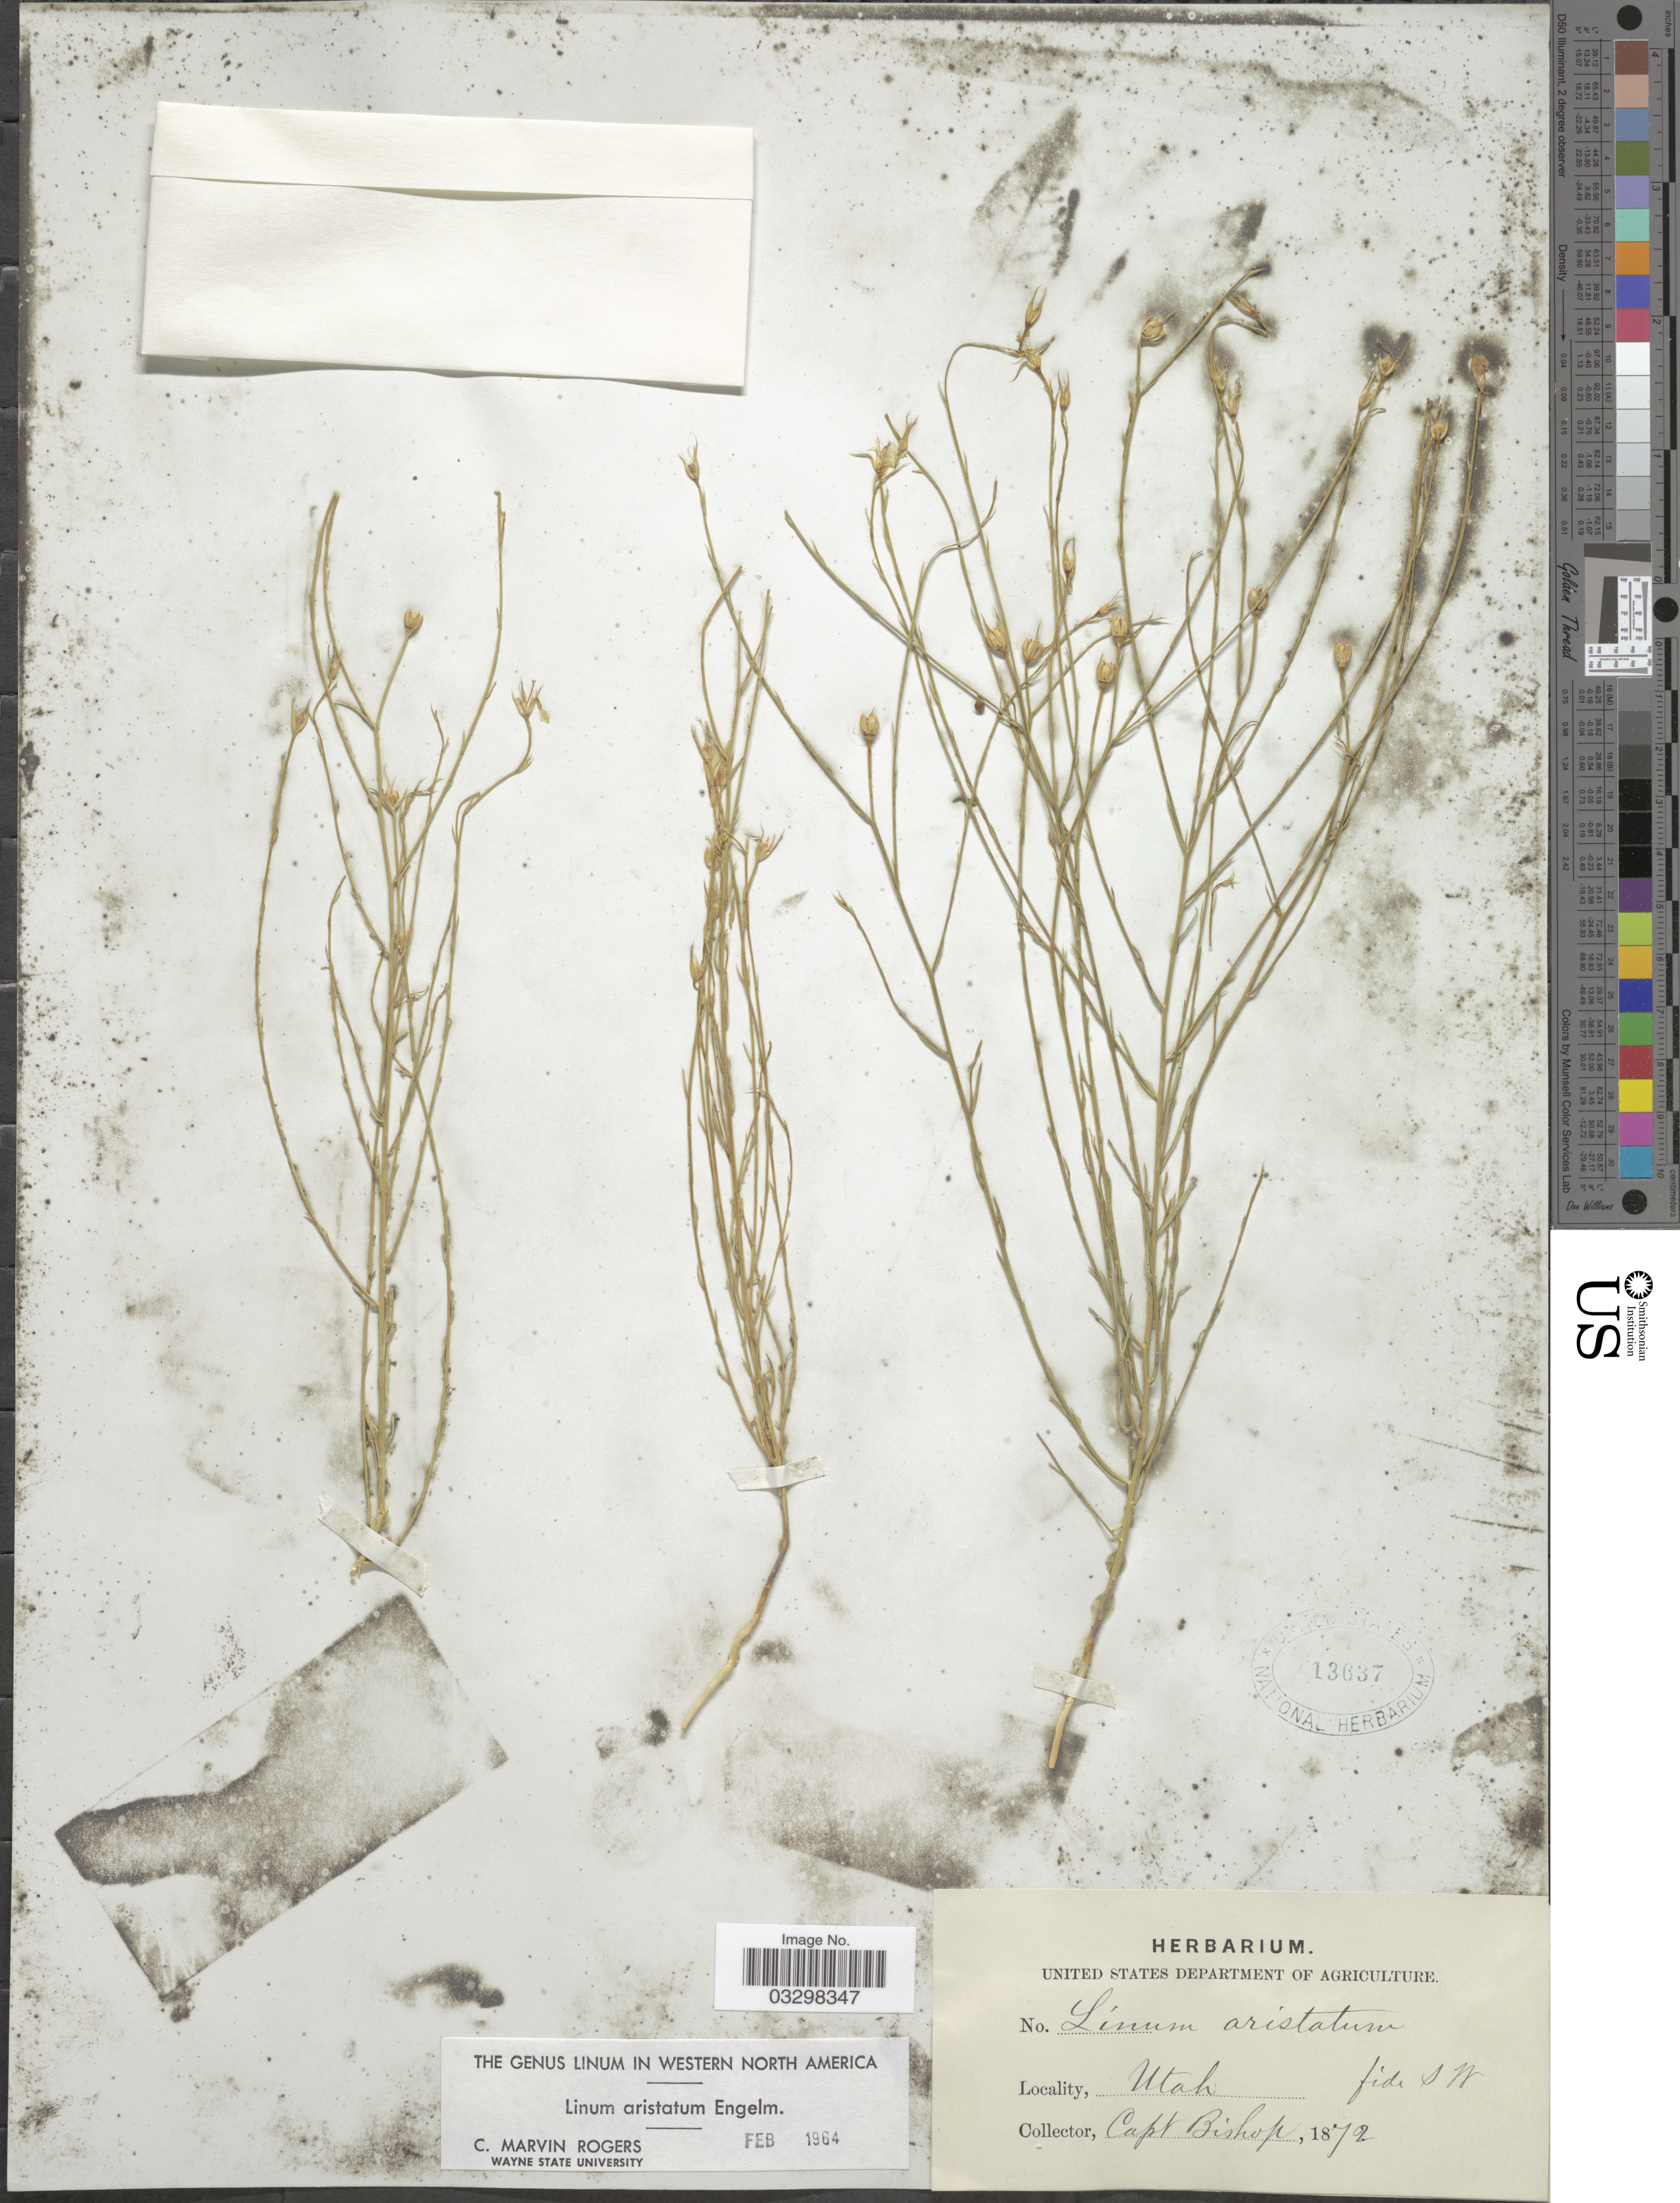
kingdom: Plantae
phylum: Tracheophyta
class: Magnoliopsida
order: Malpighiales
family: Linaceae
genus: Linum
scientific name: Linum aristatum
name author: Engelm.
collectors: F. M. Bishop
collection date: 1872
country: United States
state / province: Utah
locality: Fide SW. [unsure placement]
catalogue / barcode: US 13637